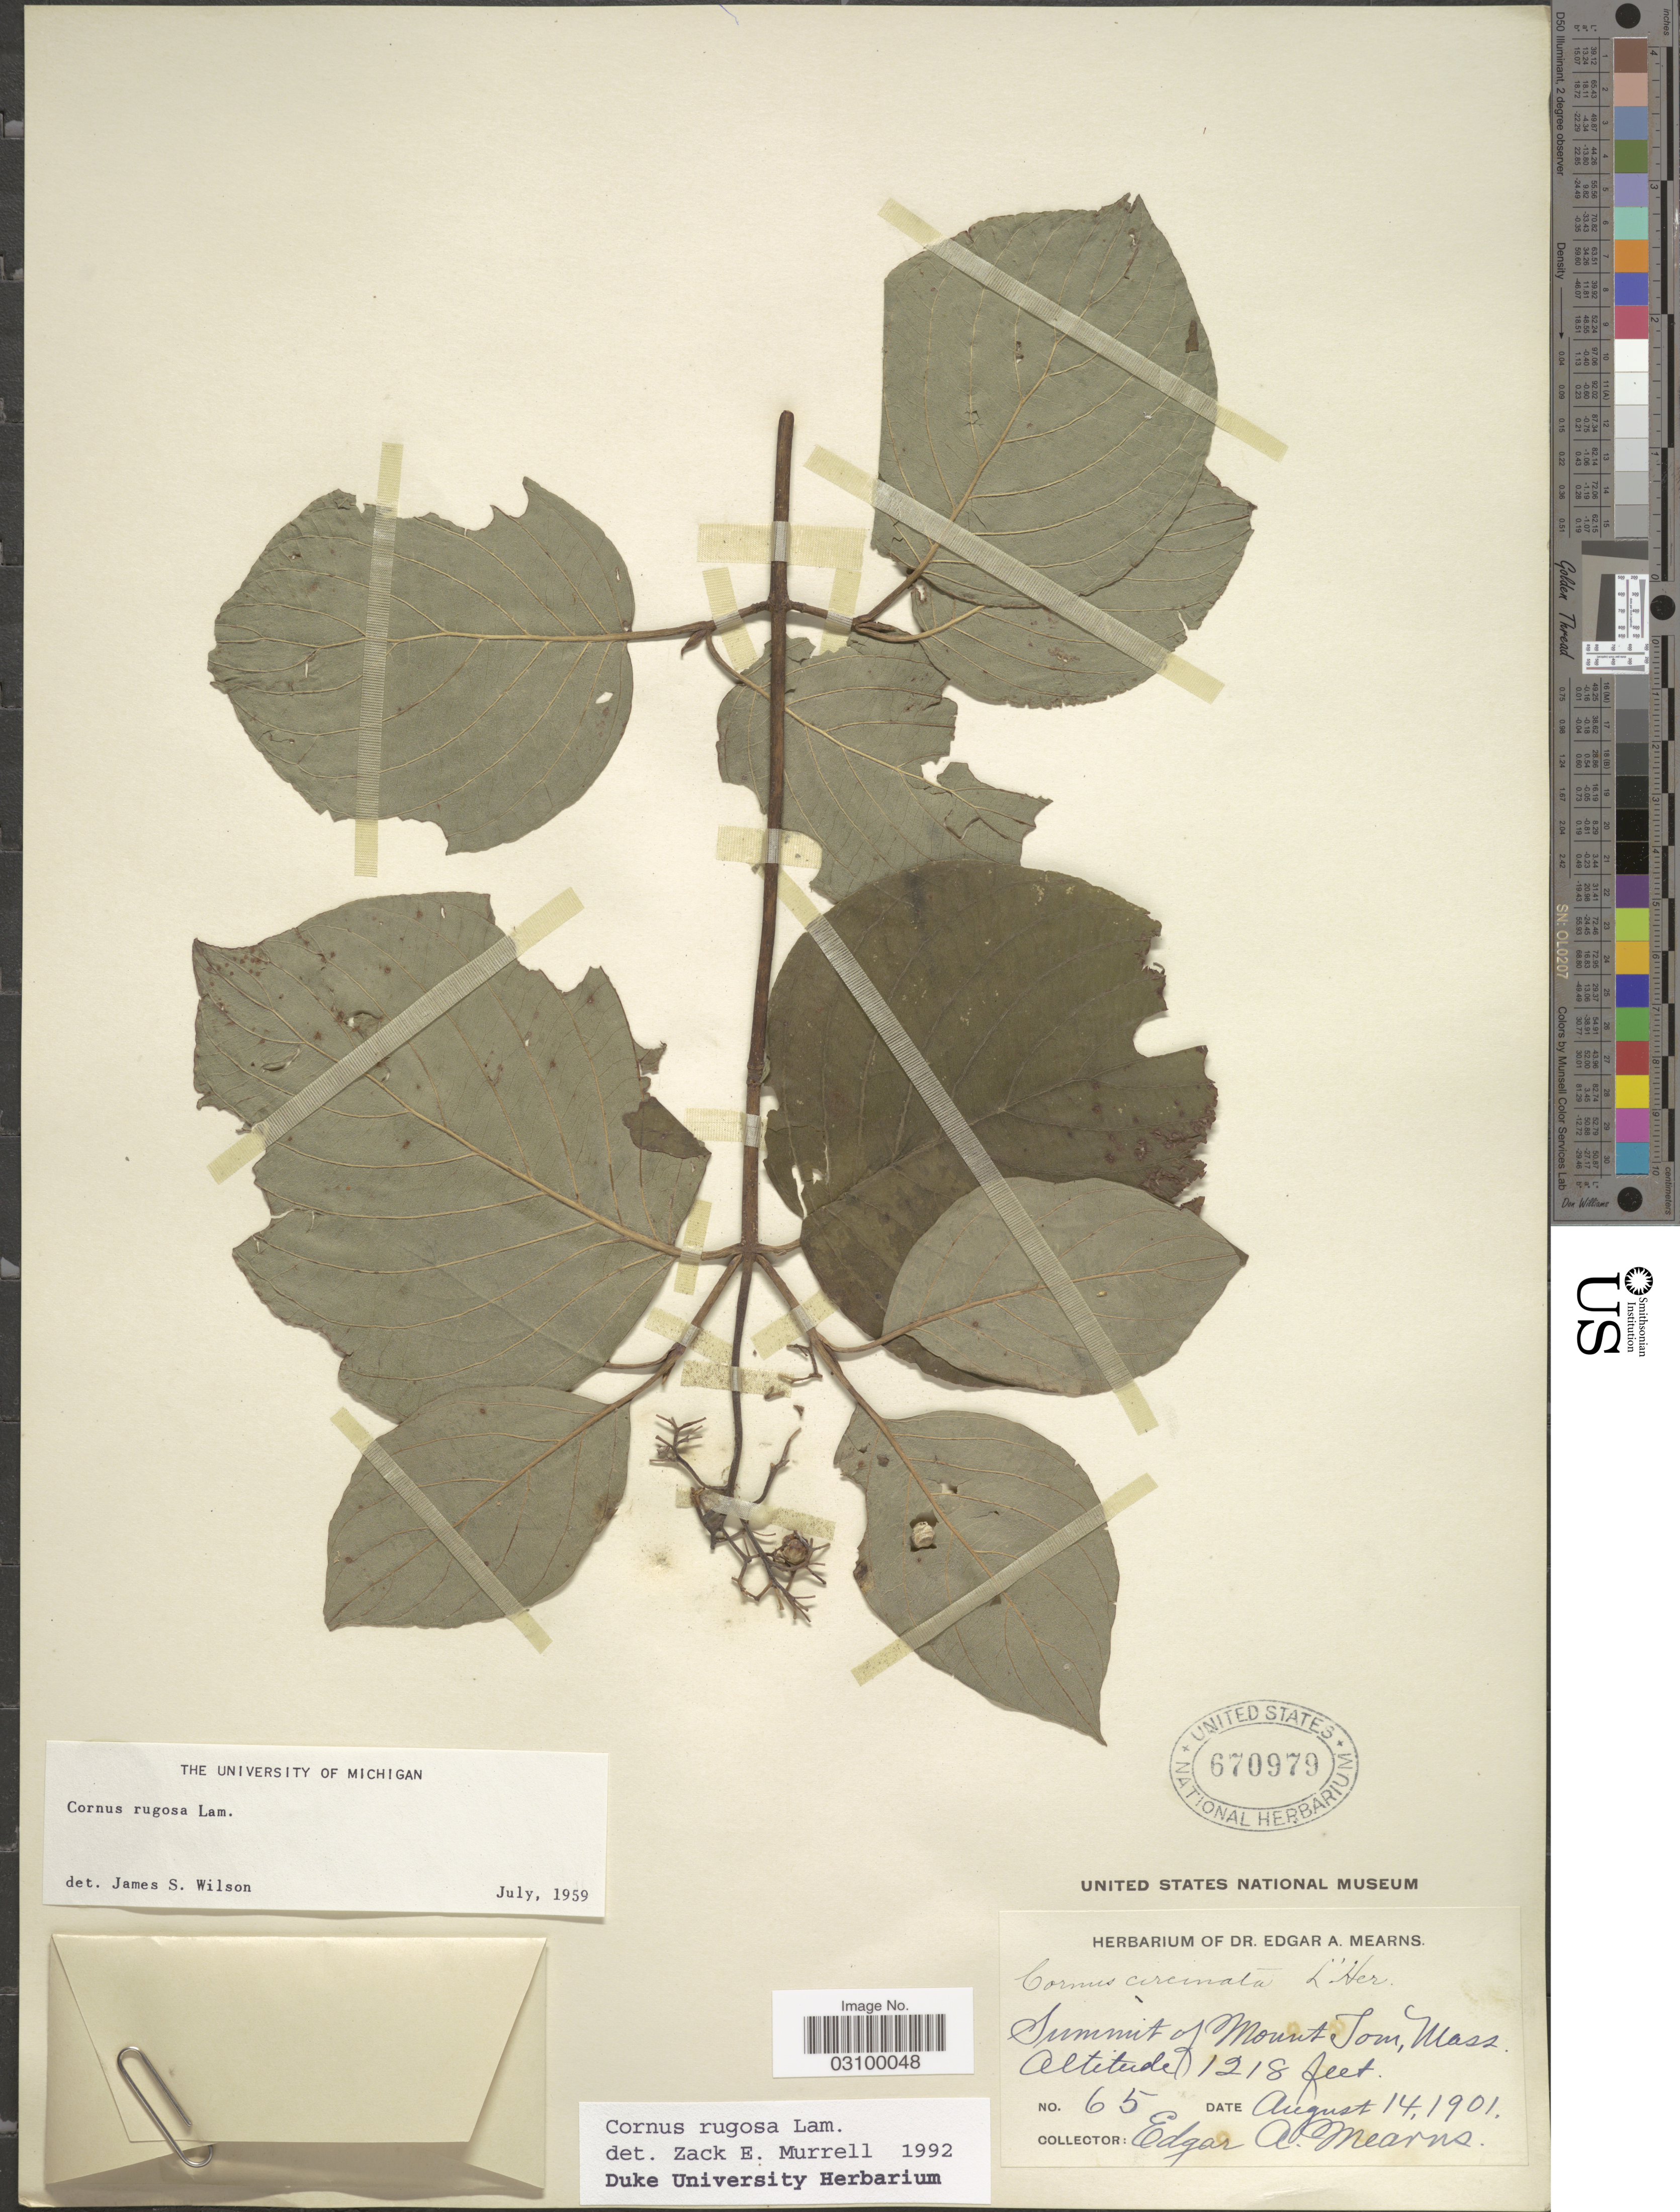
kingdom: Plantae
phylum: Tracheophyta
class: Magnoliopsida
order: Cornales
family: Cornaceae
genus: Cornus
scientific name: Cornus rugosa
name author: Lam.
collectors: E. A. Mearns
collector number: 65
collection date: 1901-08-14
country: United States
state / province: Massachusetts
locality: Summit of Mount Tom.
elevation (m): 371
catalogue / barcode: US 670979